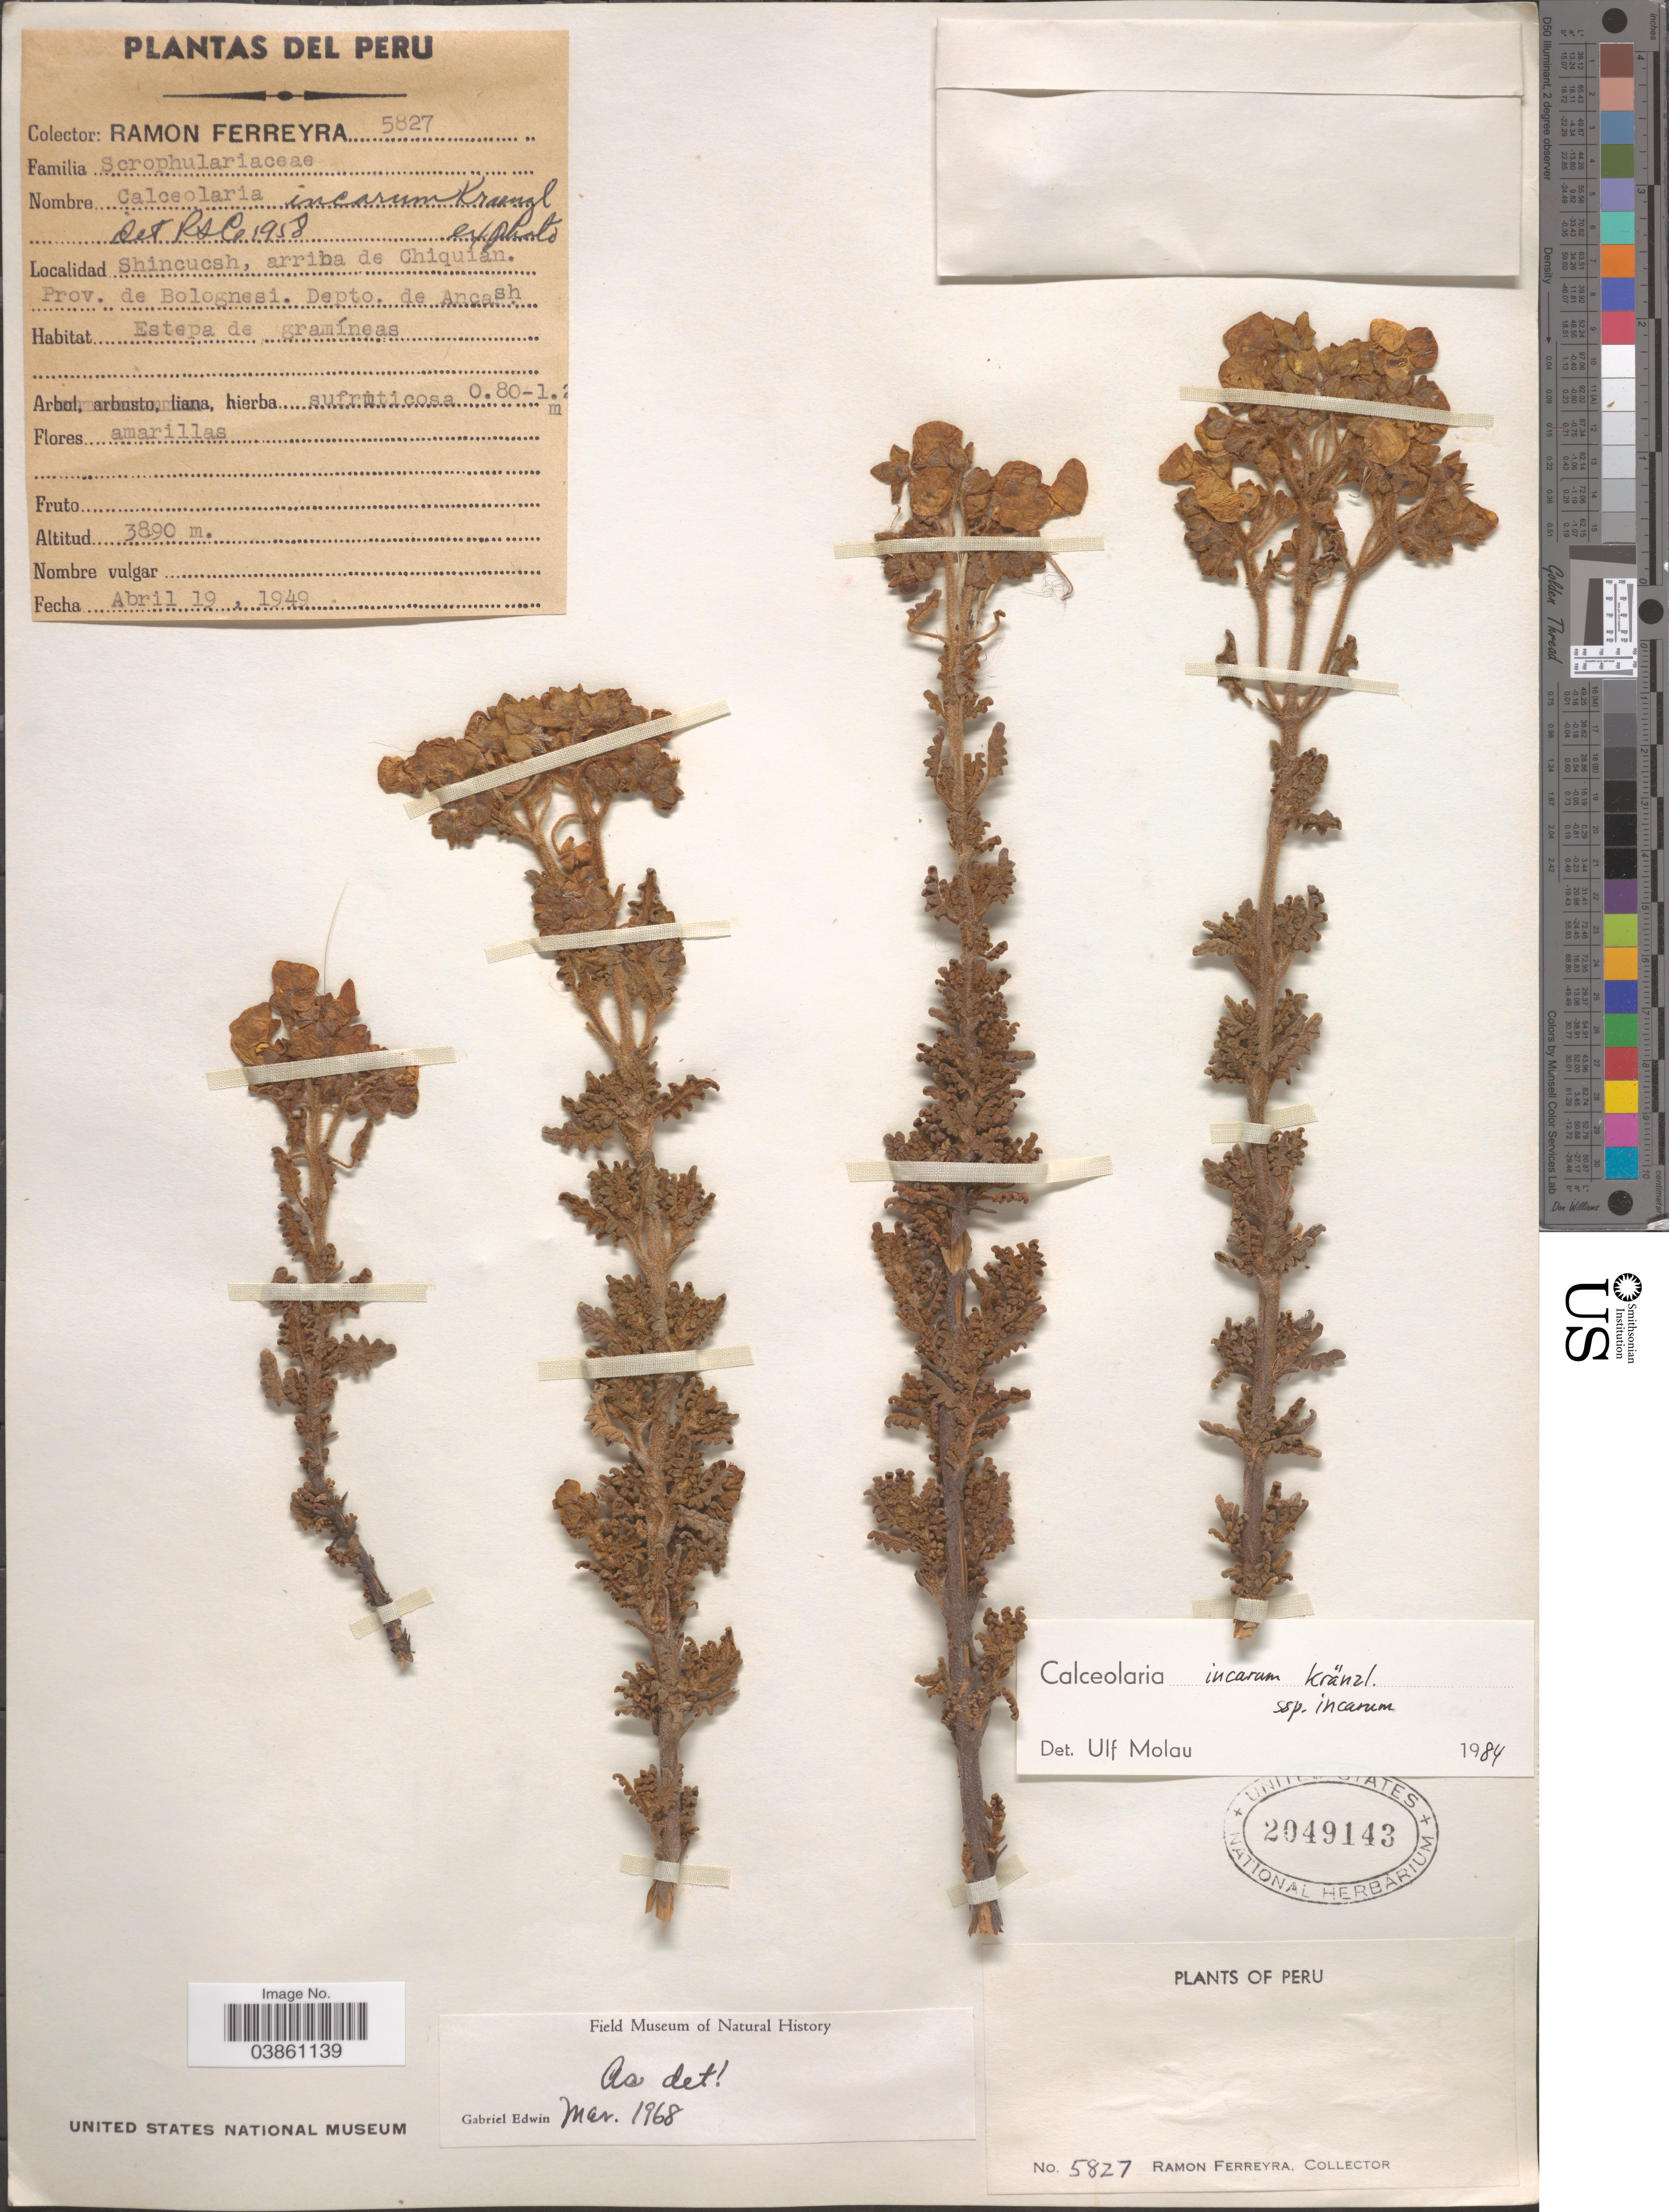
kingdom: Plantae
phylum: Tracheophyta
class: Magnoliopsida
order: Lamiales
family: Calceolariaceae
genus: Calceolaria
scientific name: Calceolaria incarum subsp. incarum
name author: Kraenzl.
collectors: R. A. Ferreyra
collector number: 5827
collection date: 1949-04-19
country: Peru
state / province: Ancash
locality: Shincucsh, arriba de Chiquián. Prov. de Bolognesi. Depto. de Ancash.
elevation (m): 3890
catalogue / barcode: US 2049143